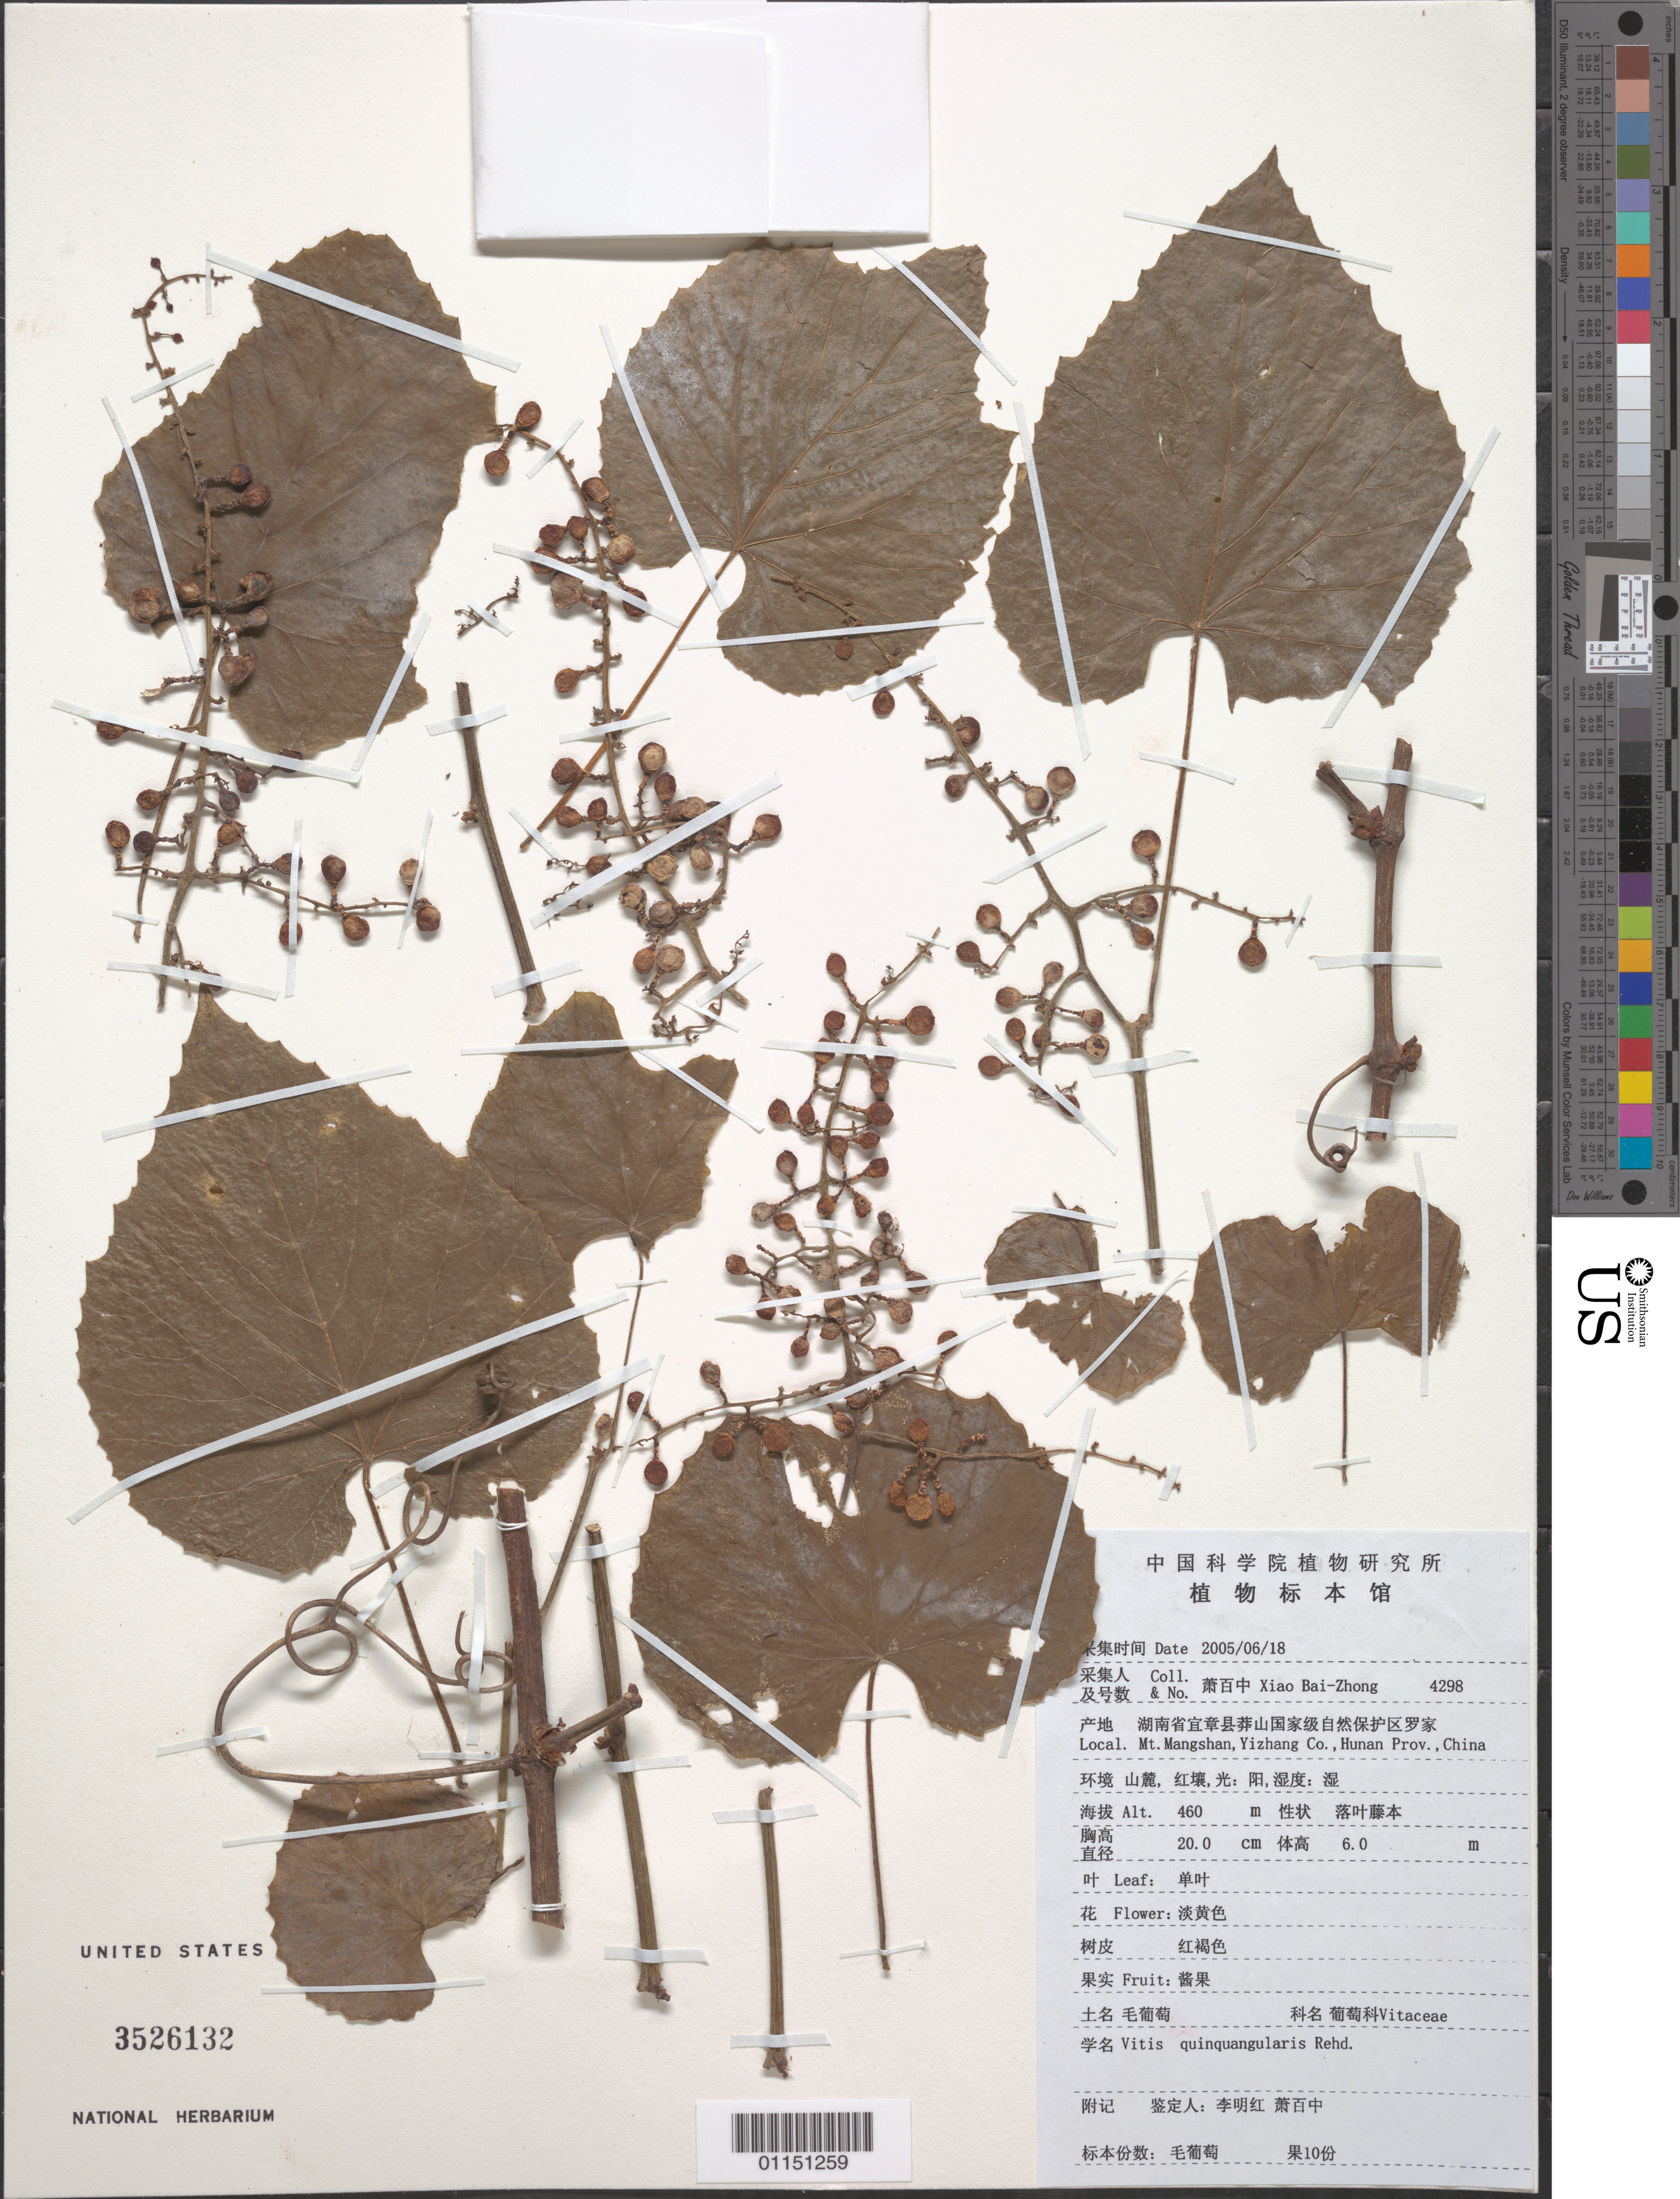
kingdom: Plantae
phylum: Tracheophyta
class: Magnoliopsida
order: Vitales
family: Vitaceae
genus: Vitis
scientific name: Vitis quinquangularis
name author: Rehder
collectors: B. Z. Xiao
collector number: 4298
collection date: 2005-06-18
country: China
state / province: Hunan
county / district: Yizhang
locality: Mt Mangshan.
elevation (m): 460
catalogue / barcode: US 3526132